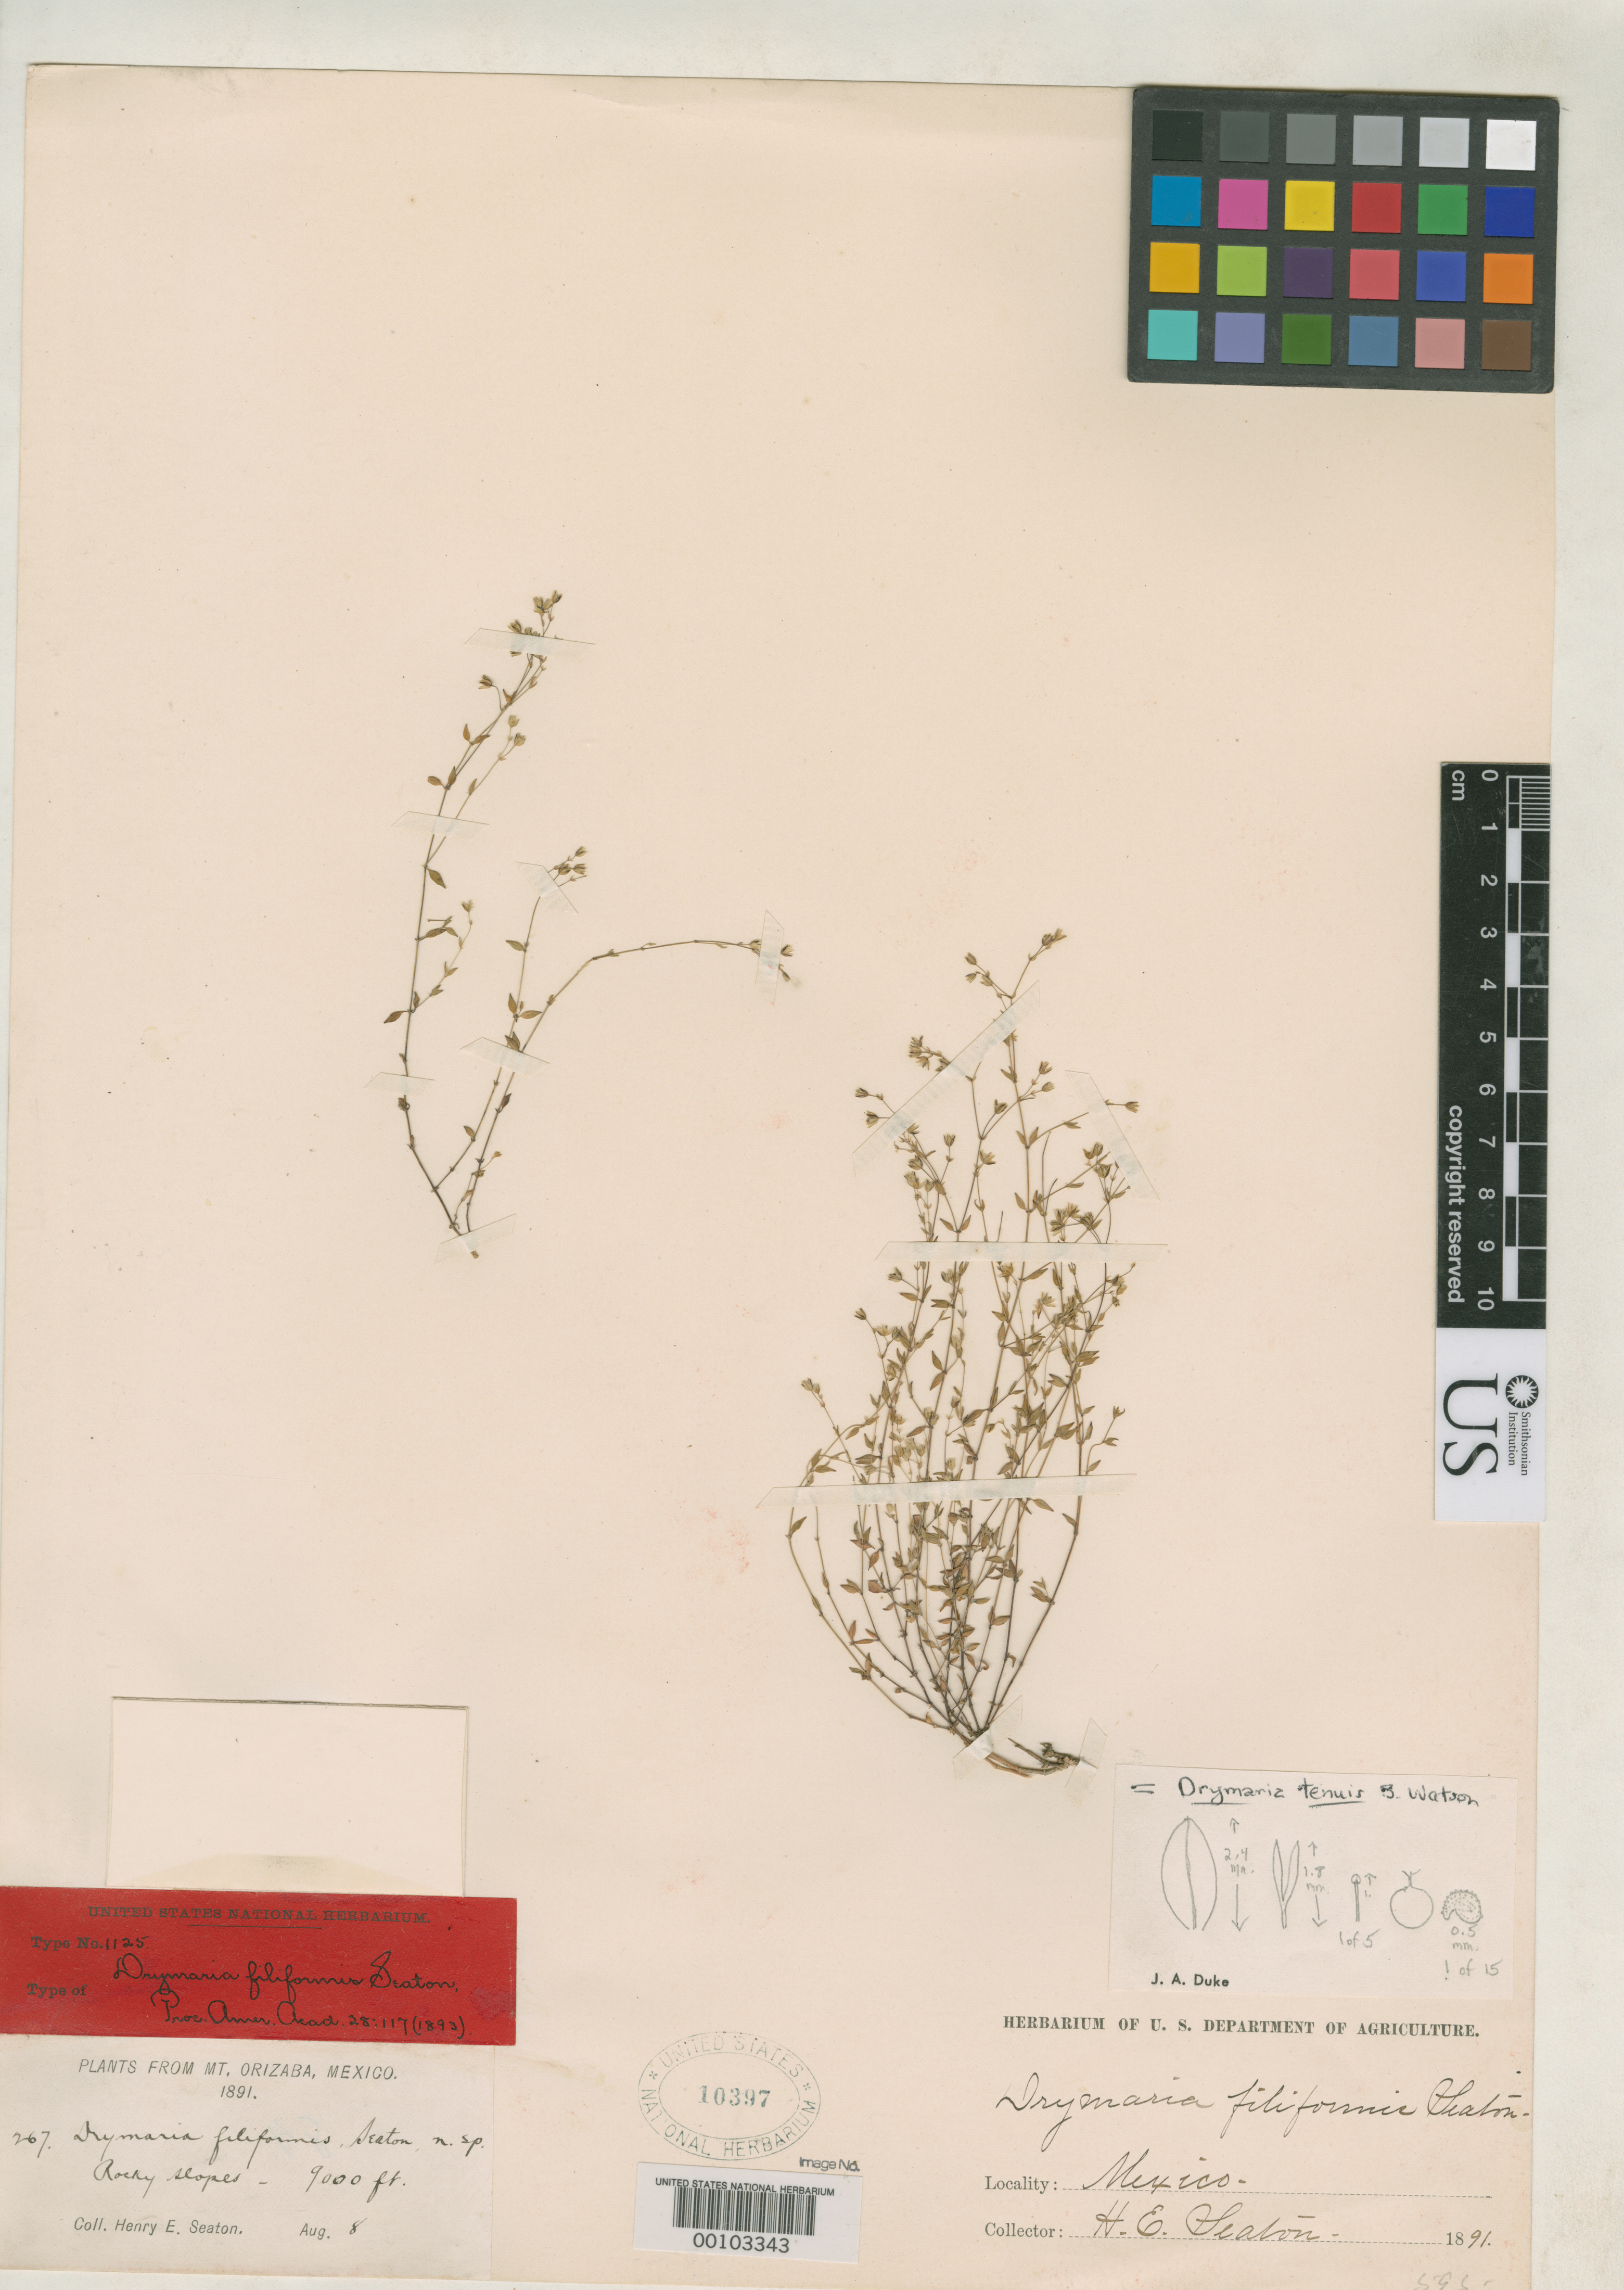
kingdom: Plantae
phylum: Tracheophyta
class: Magnoliopsida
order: Caryophyllales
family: Caryophyllaceae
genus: Drymaria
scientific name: Drymaria filiformis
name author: Seaton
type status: Isotype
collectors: H. E. Seaton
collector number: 267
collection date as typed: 08 Aug 1891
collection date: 1891-08-08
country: Mexico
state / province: Veracruz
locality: Mt. Orizaba.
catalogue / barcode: US 10397